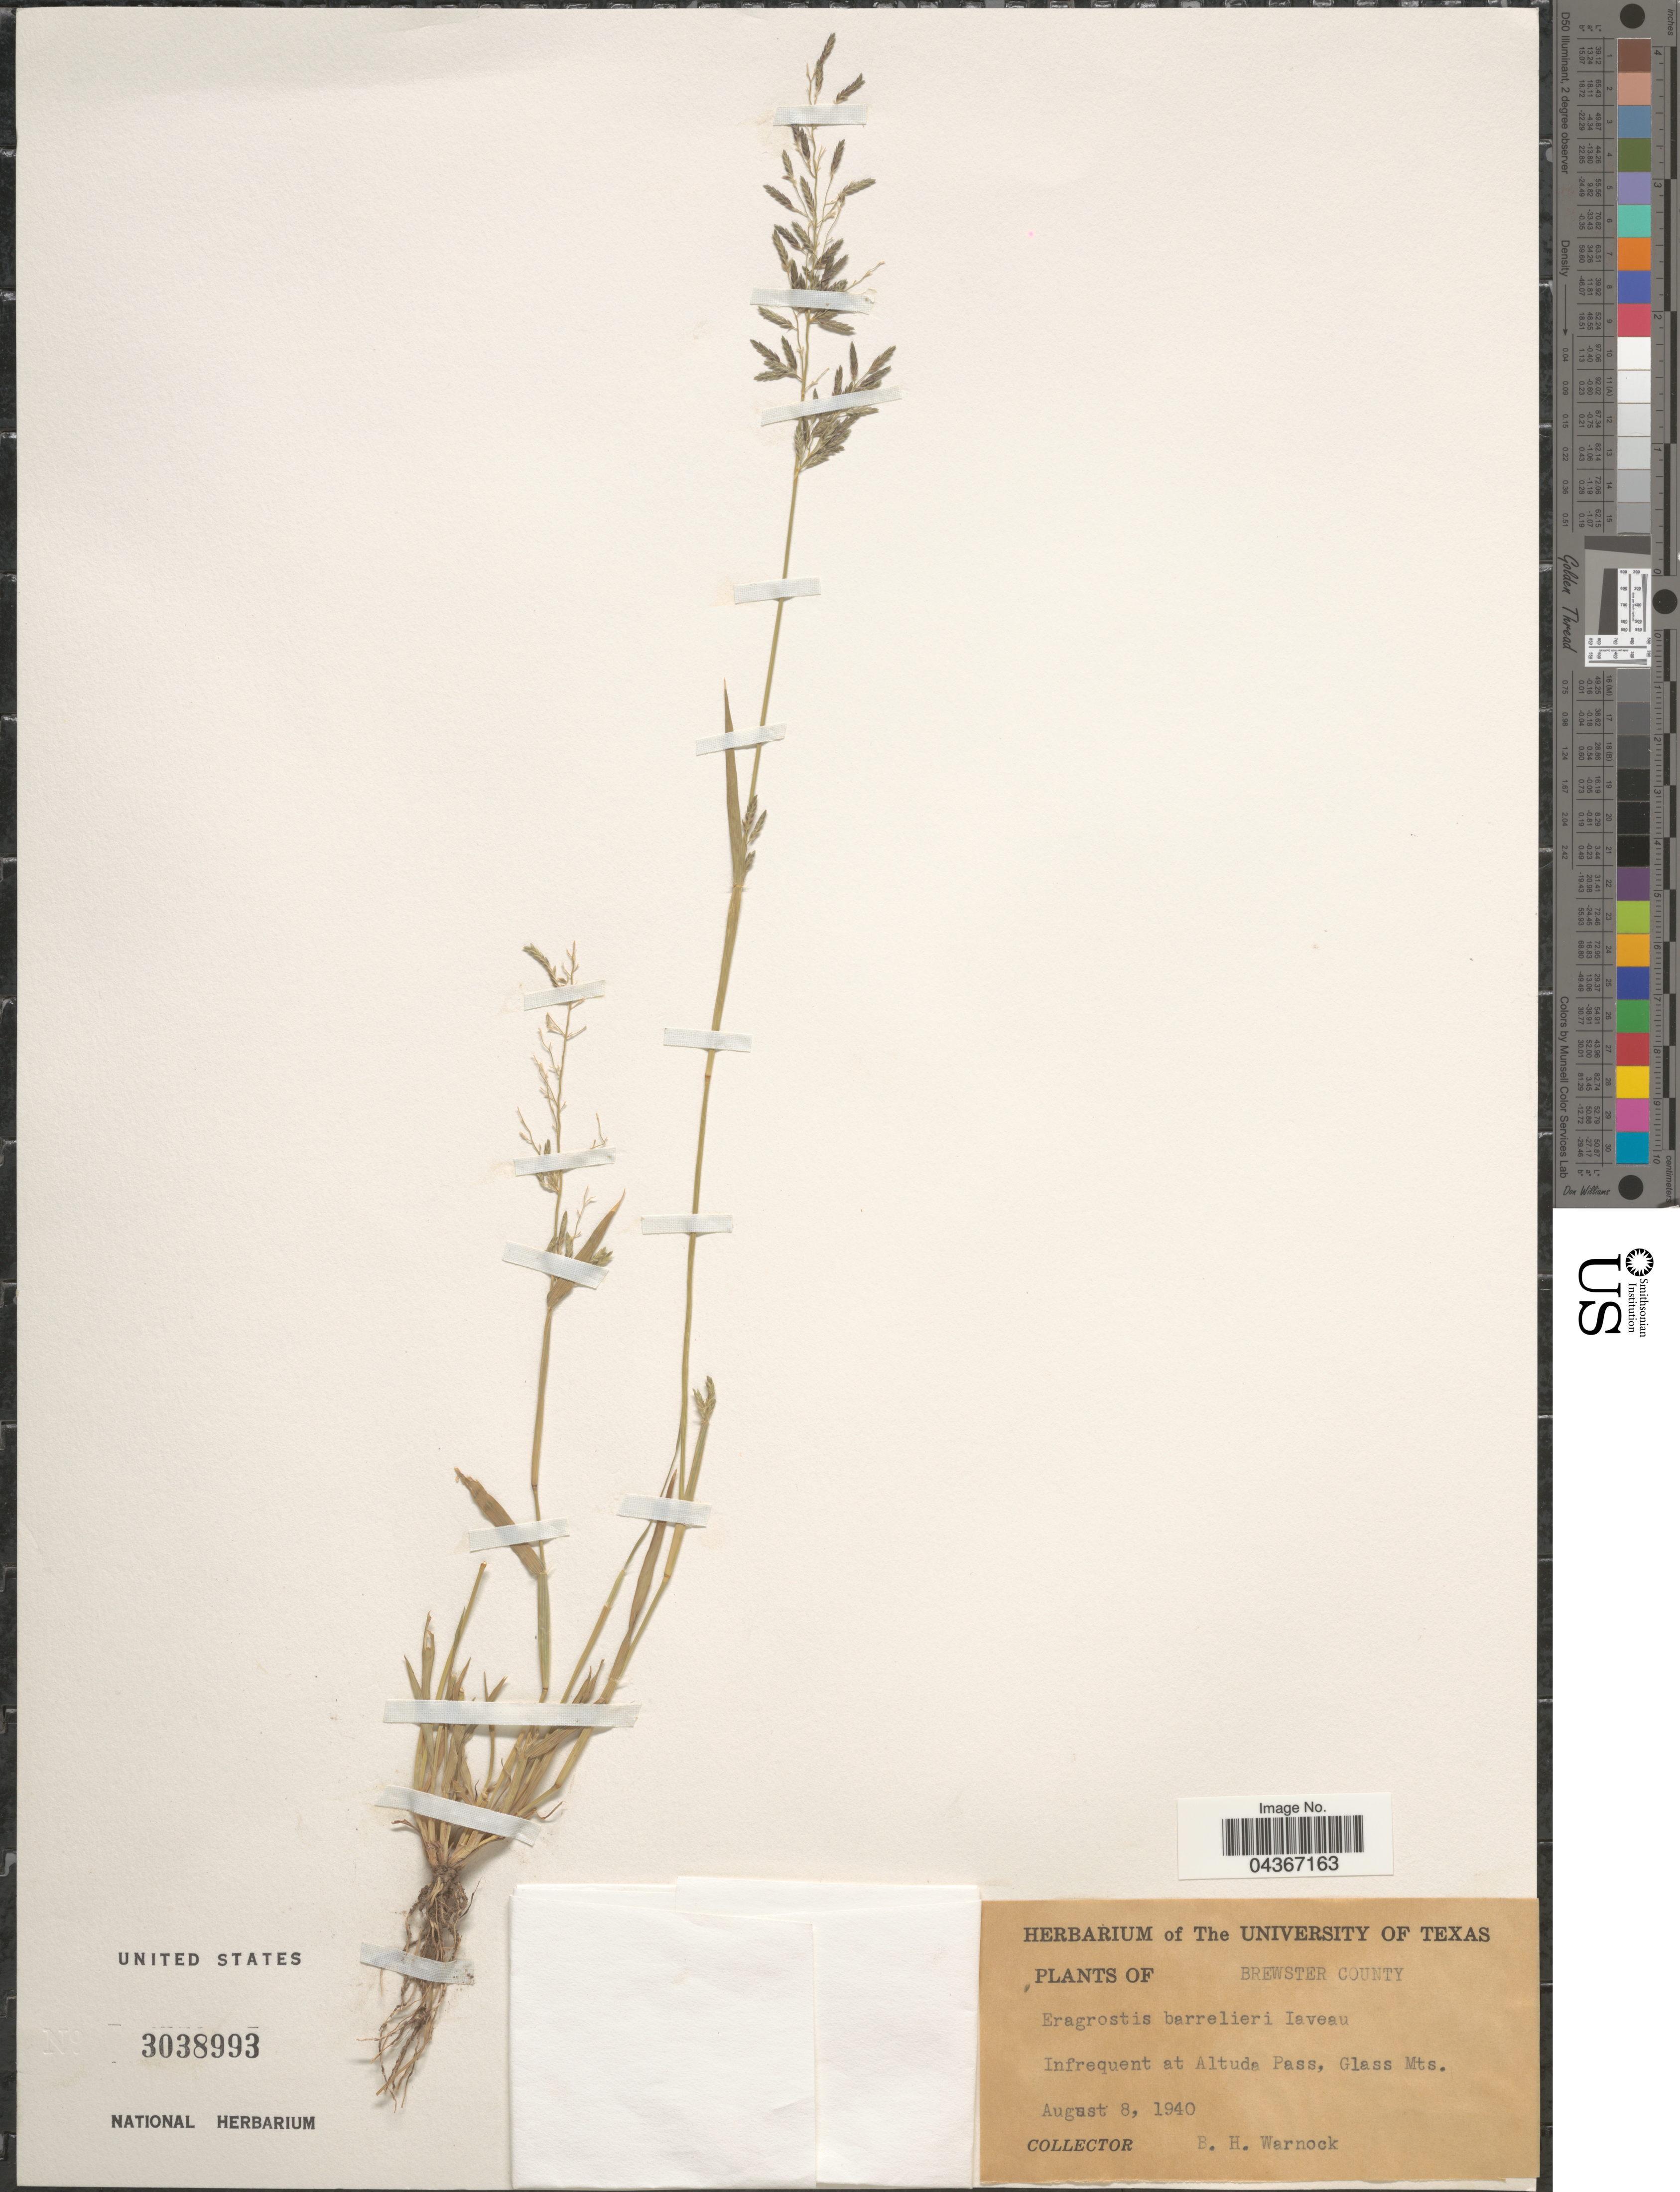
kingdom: Plantae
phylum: Tracheophyta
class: Liliopsida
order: Poales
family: Poaceae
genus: Eragrostis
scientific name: Eragrostis barrelieri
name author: Daveau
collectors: B. H. Warnock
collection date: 1940-08-08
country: United States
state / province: Texas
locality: Brewster County. At Altuda Pass, Glass Mts.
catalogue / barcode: US 3038993